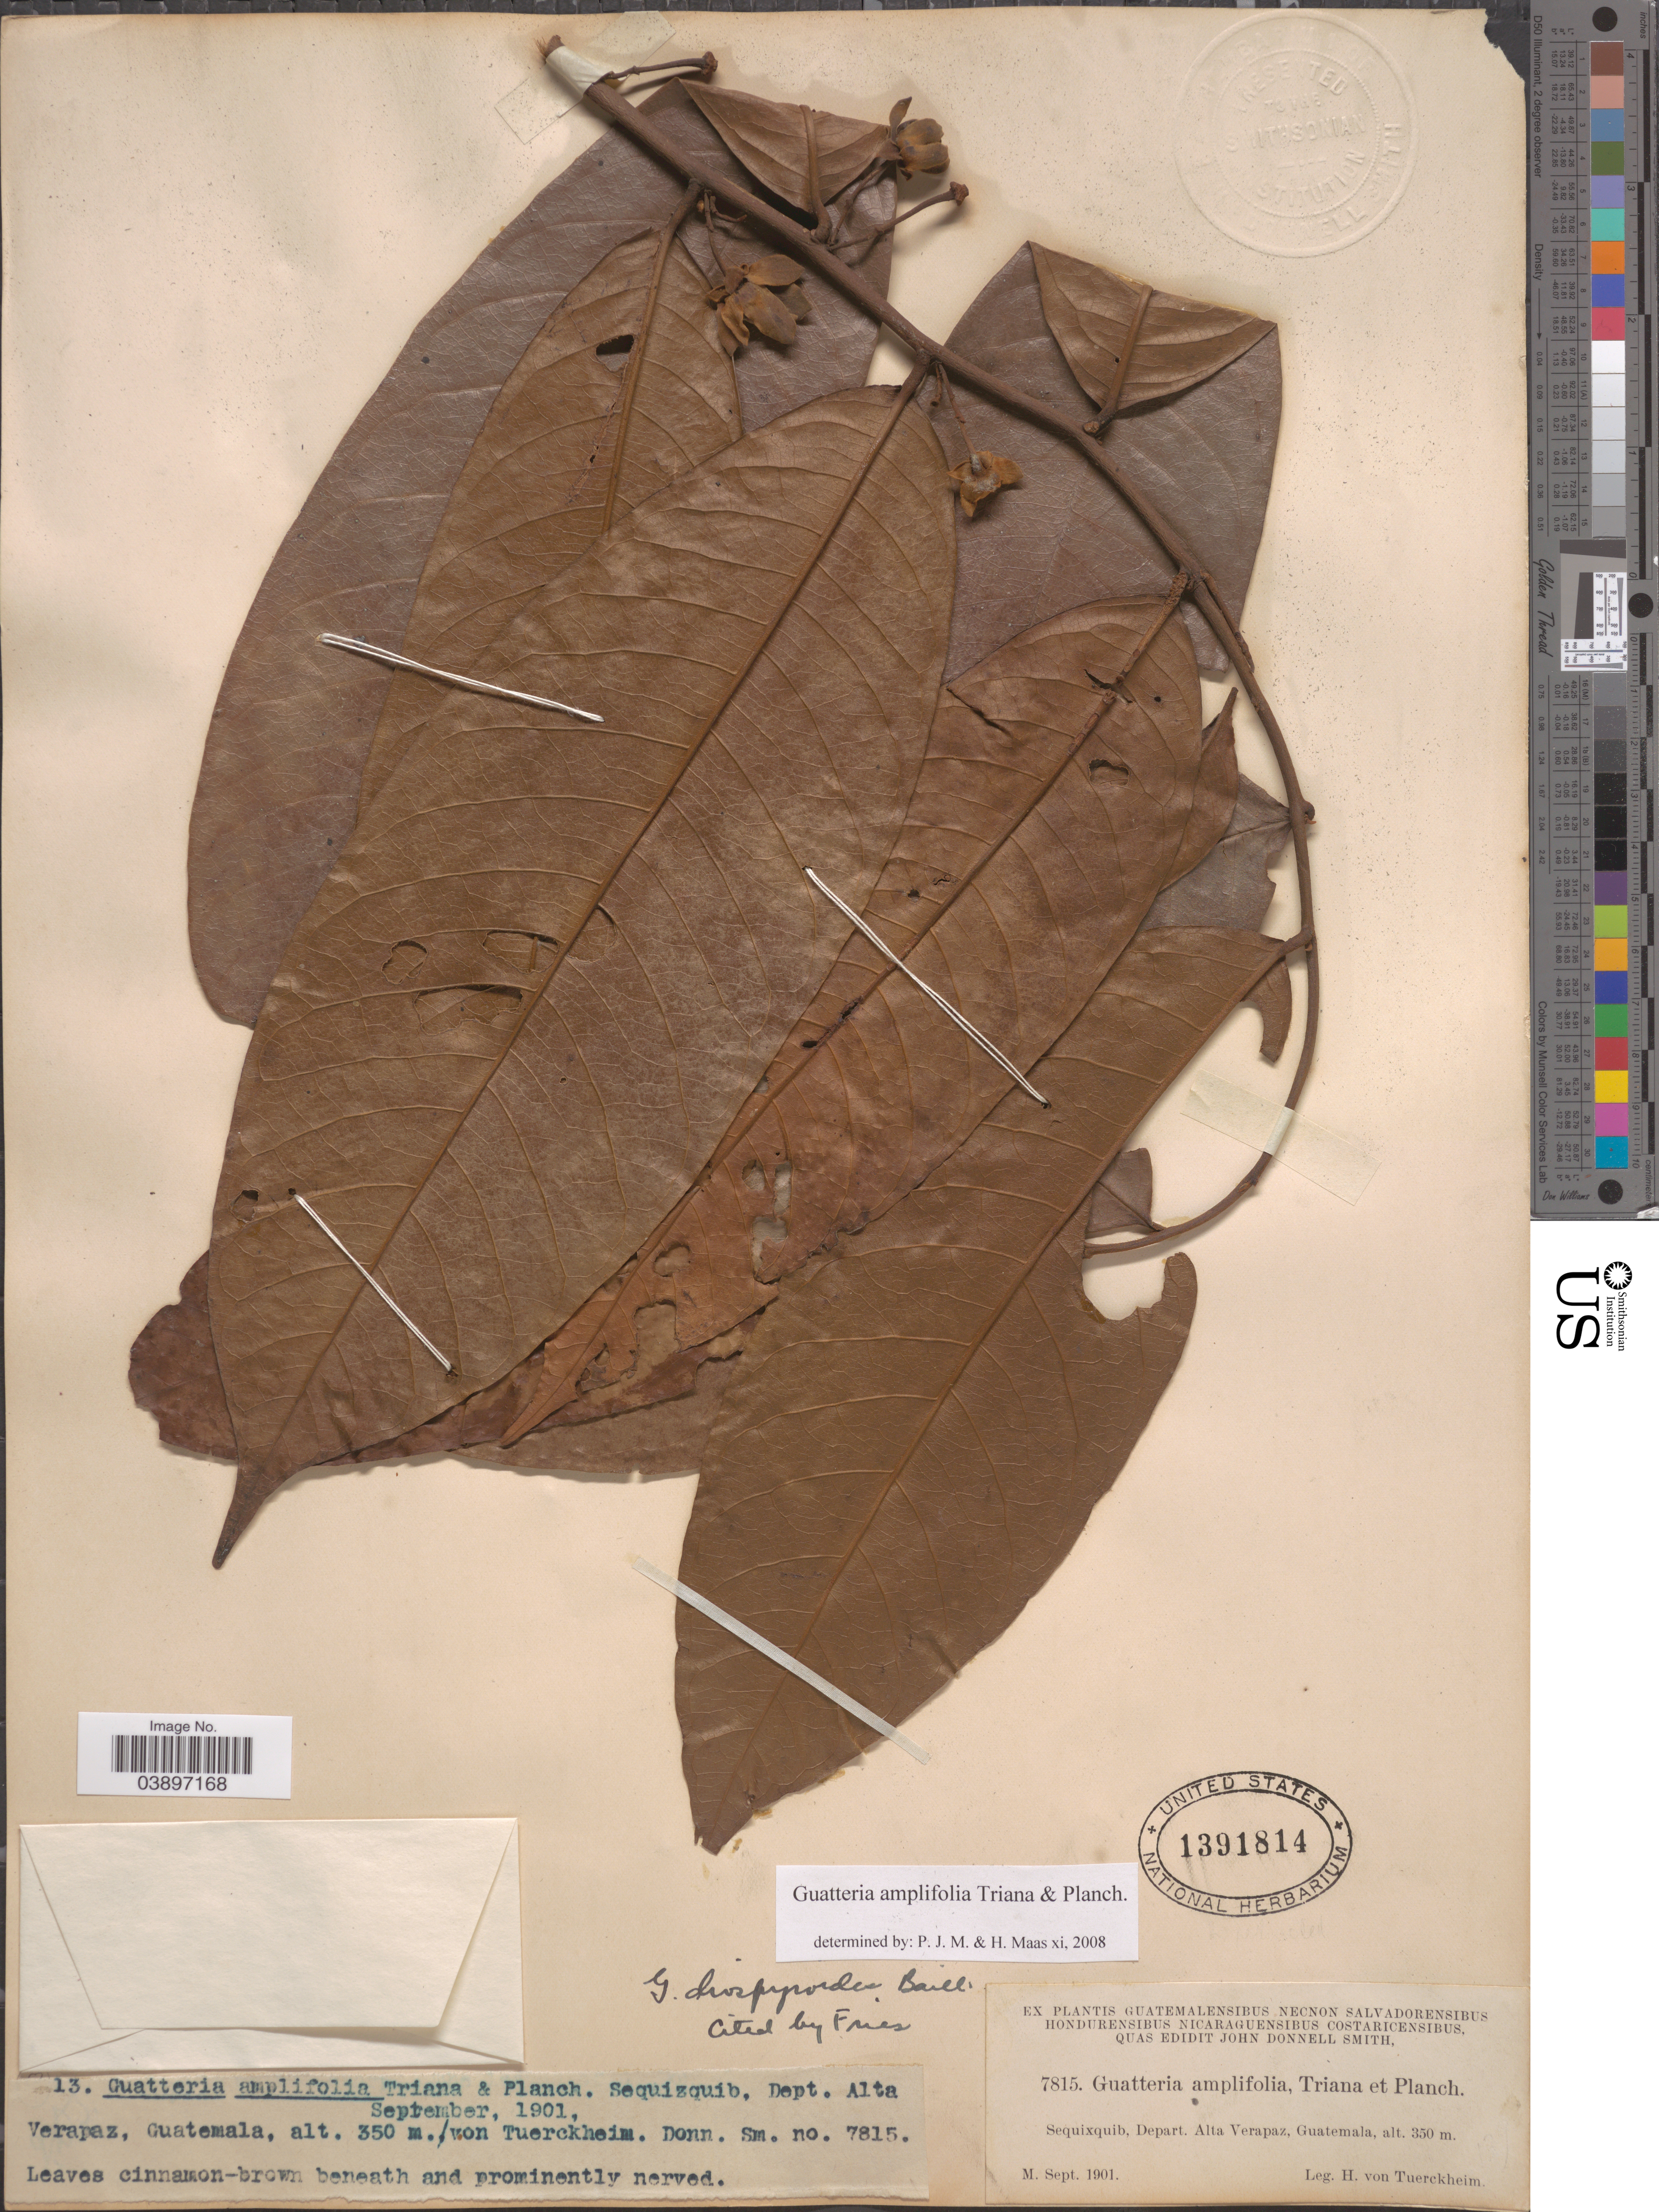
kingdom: Plantae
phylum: Tracheophyta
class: Magnoliopsida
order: Magnoliales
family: Annonaceae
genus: Guatteria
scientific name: Guatteria amplifolia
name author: Triana & Planch.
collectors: H. von Türckheim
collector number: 7815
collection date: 1901-09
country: Guatemala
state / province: Alta Verapaz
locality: Sequixquib, Depart. Alta Verapaz.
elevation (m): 350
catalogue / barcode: US 1391814